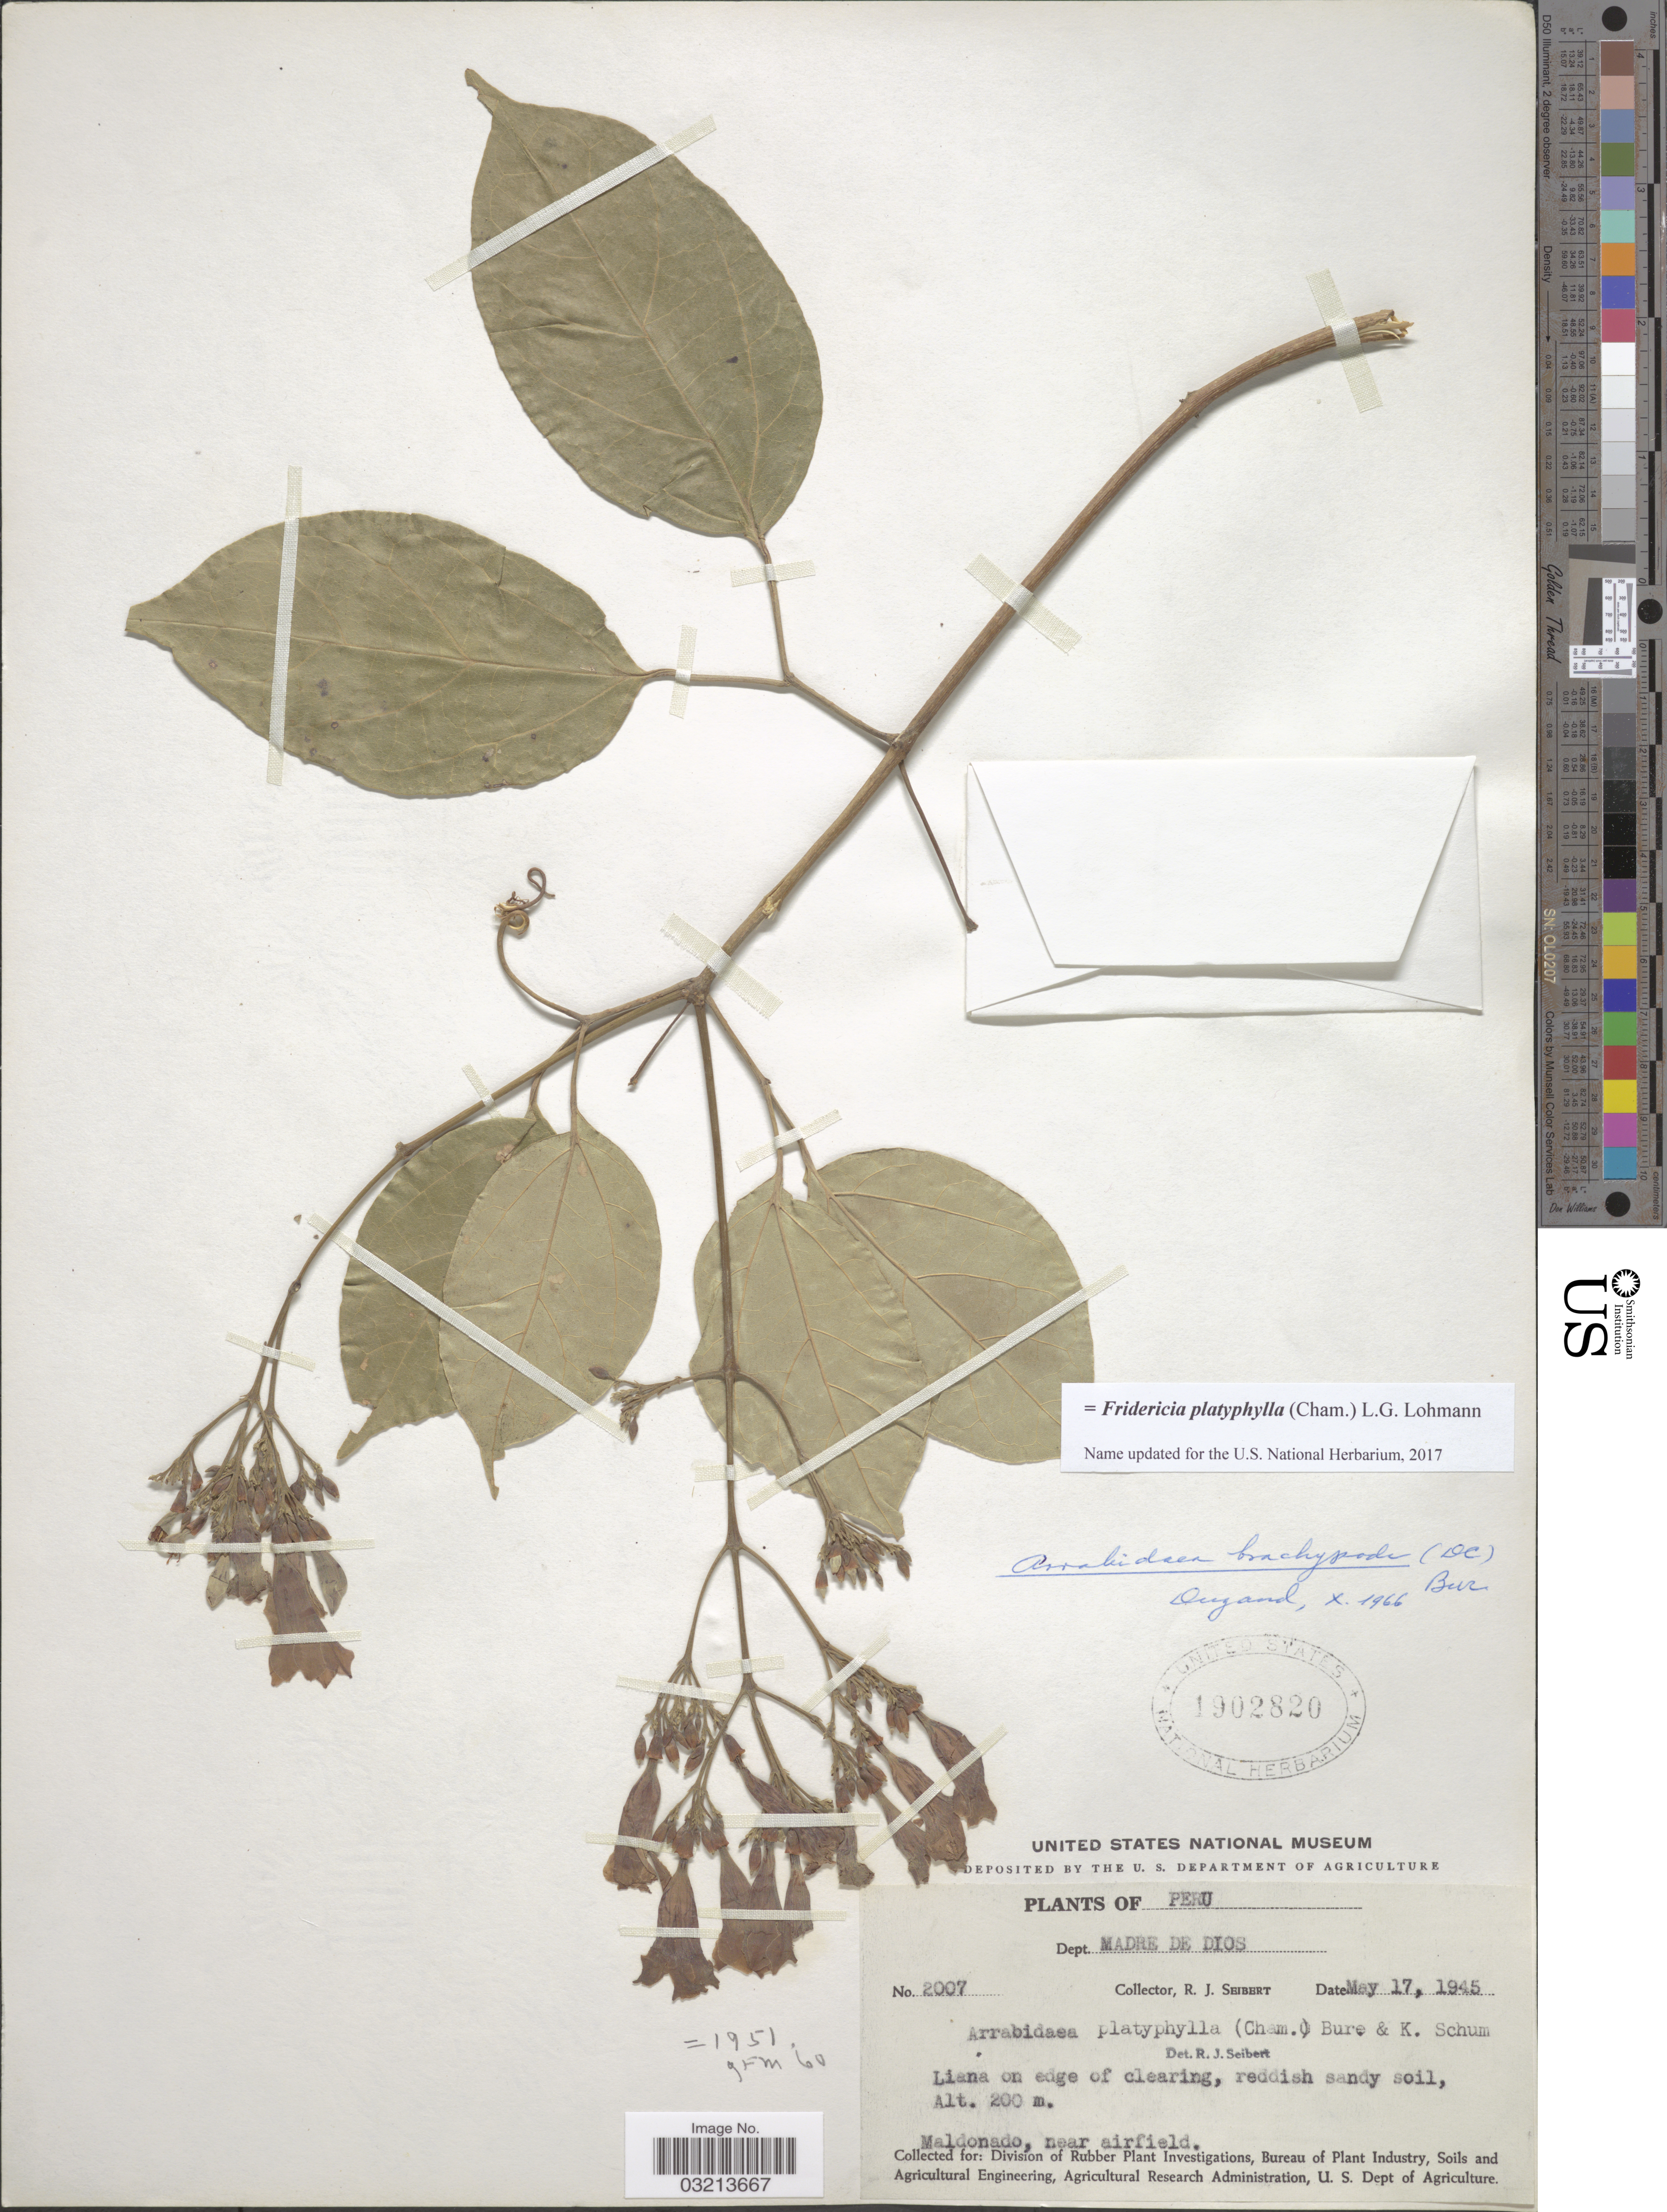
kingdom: Plantae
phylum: Tracheophyta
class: Magnoliopsida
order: Lamiales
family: Bignoniaceae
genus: Fridericia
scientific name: Fridericia platyphylla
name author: (Cham.) L.G. Lohmann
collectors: R. J. Seibert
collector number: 2007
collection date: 1945-05-17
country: Peru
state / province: Madre de Dios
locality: Dept. Madre de Dios. Maldonado, near airfield.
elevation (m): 200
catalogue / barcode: US 1902820